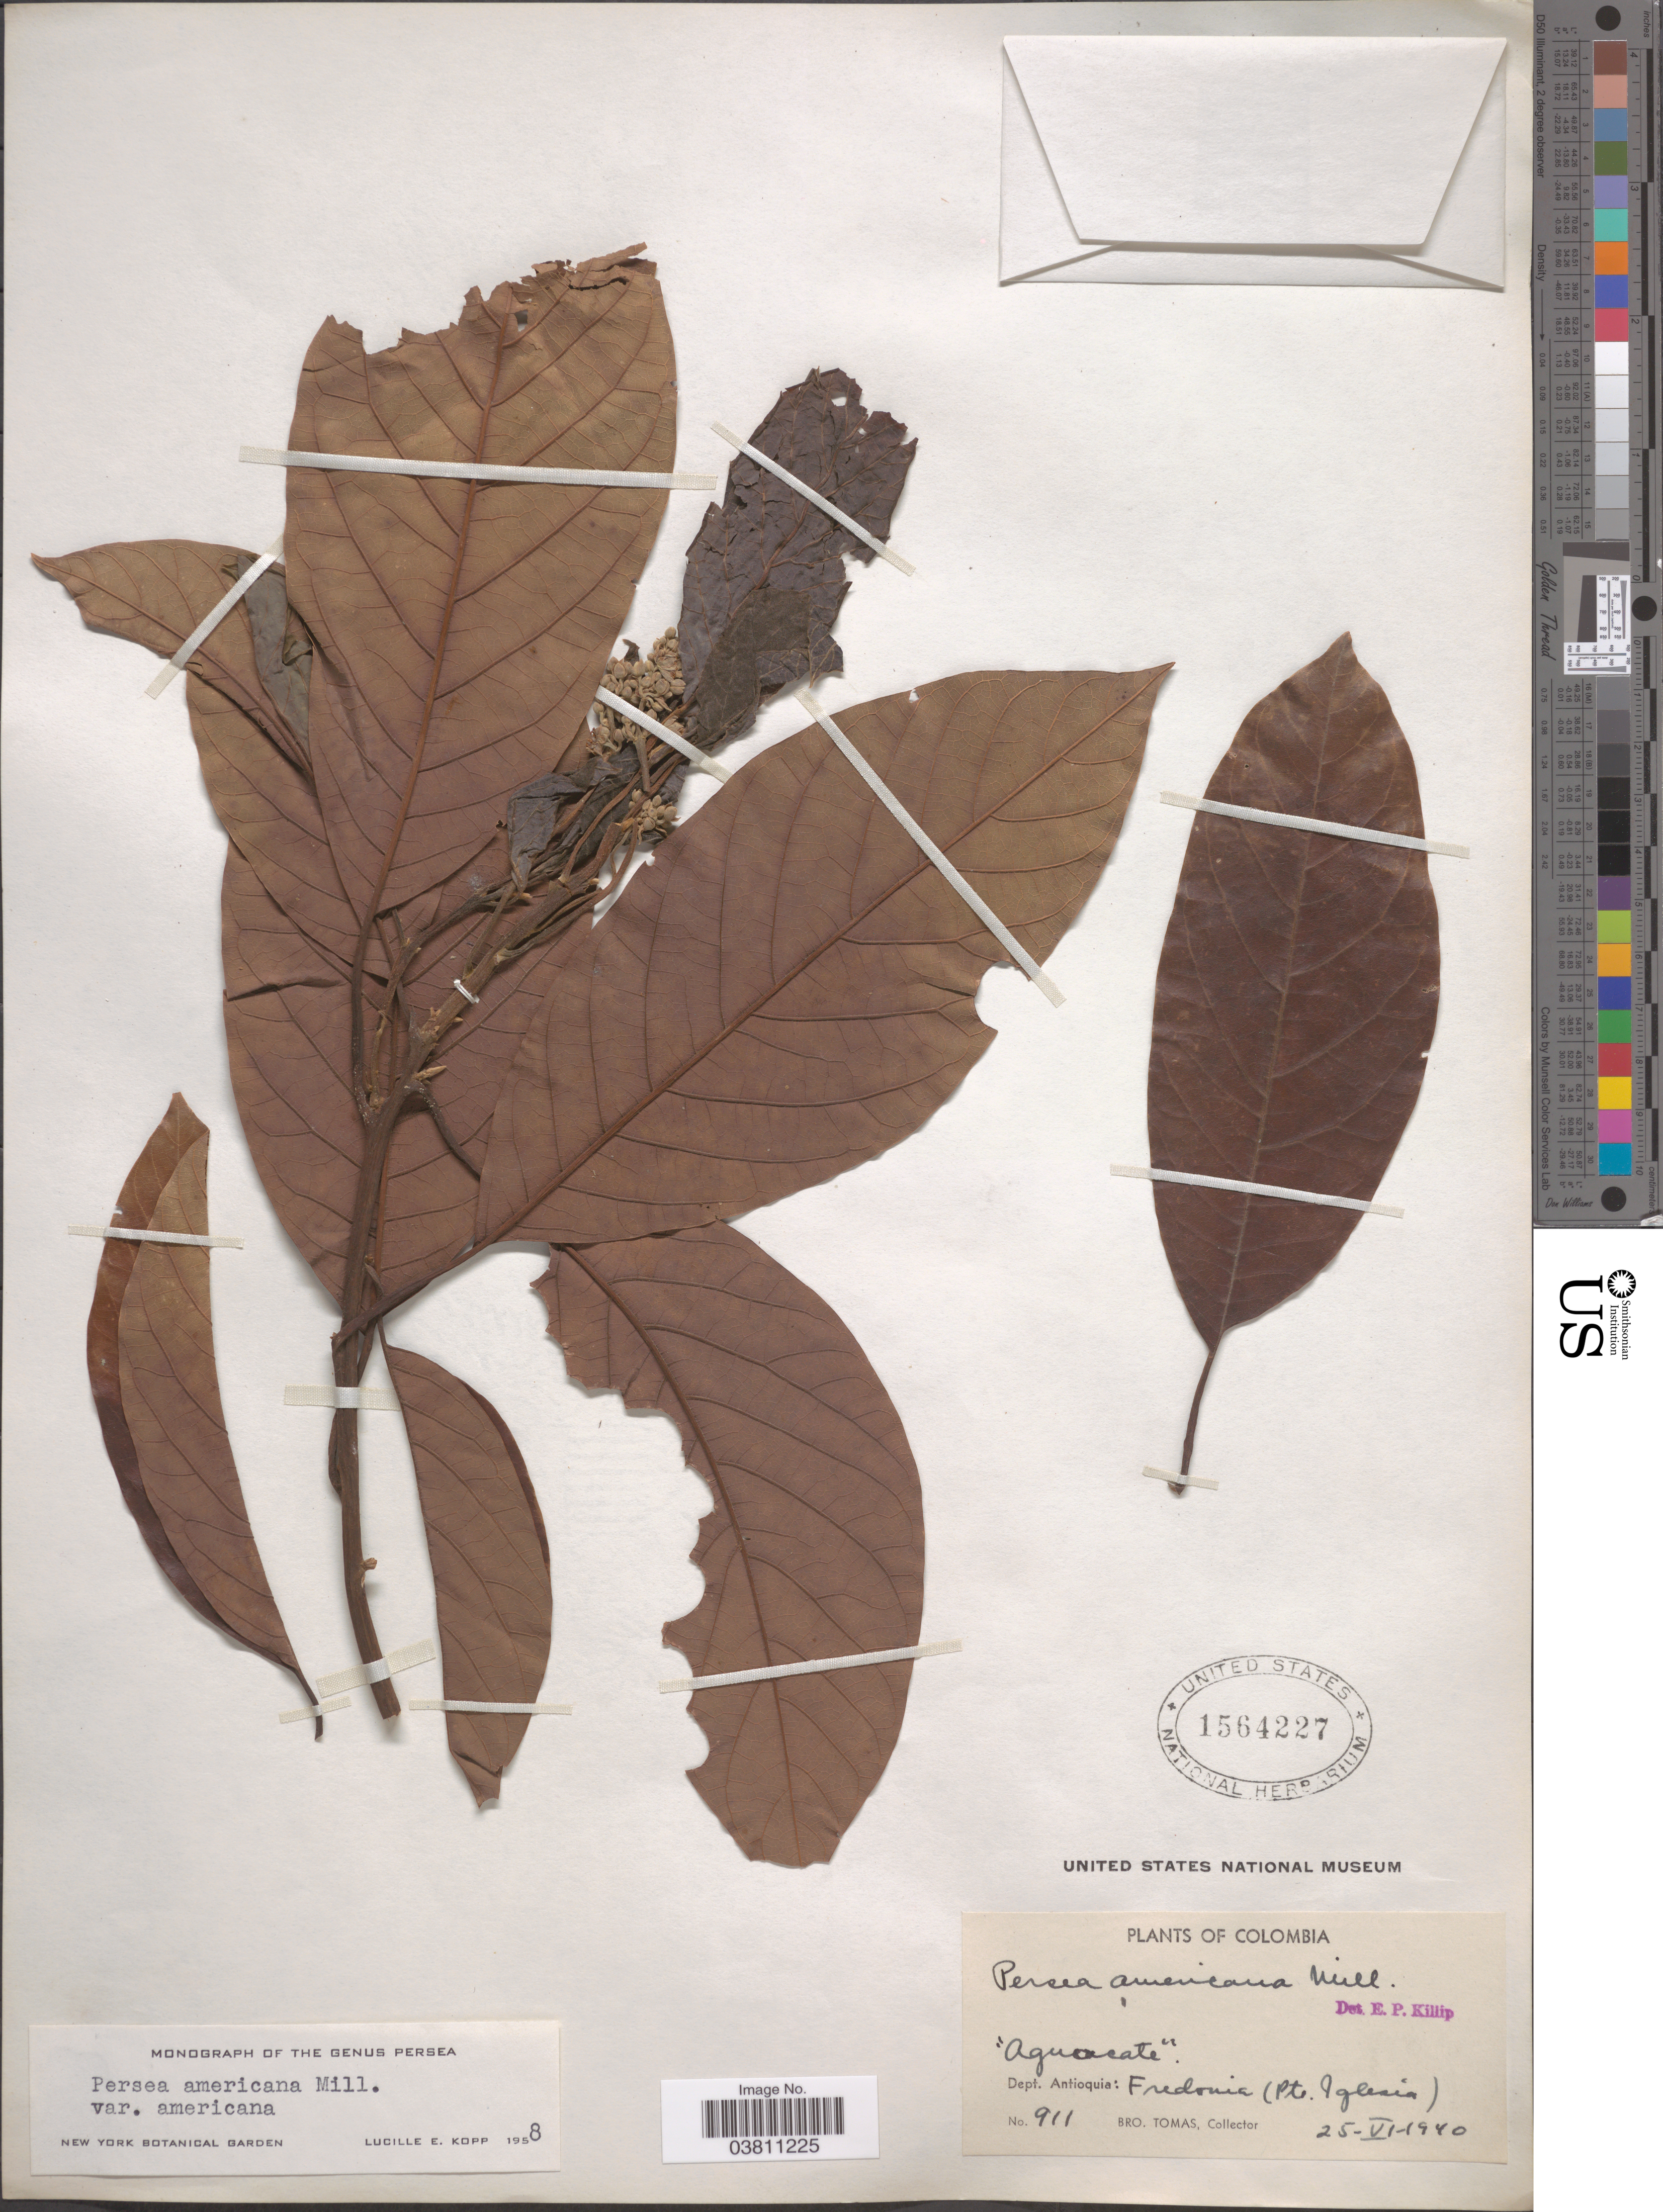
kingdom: Plantae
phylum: Tracheophyta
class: Magnoliopsida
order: Laurales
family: Lauraceae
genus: Persea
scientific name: Persea americana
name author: Mill.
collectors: B. Tomas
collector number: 911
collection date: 1940-06-25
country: Colombia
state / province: Antioquia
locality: Dept. Antioquia: Fredonia (Pt. Iglesia).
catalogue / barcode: US 1564227